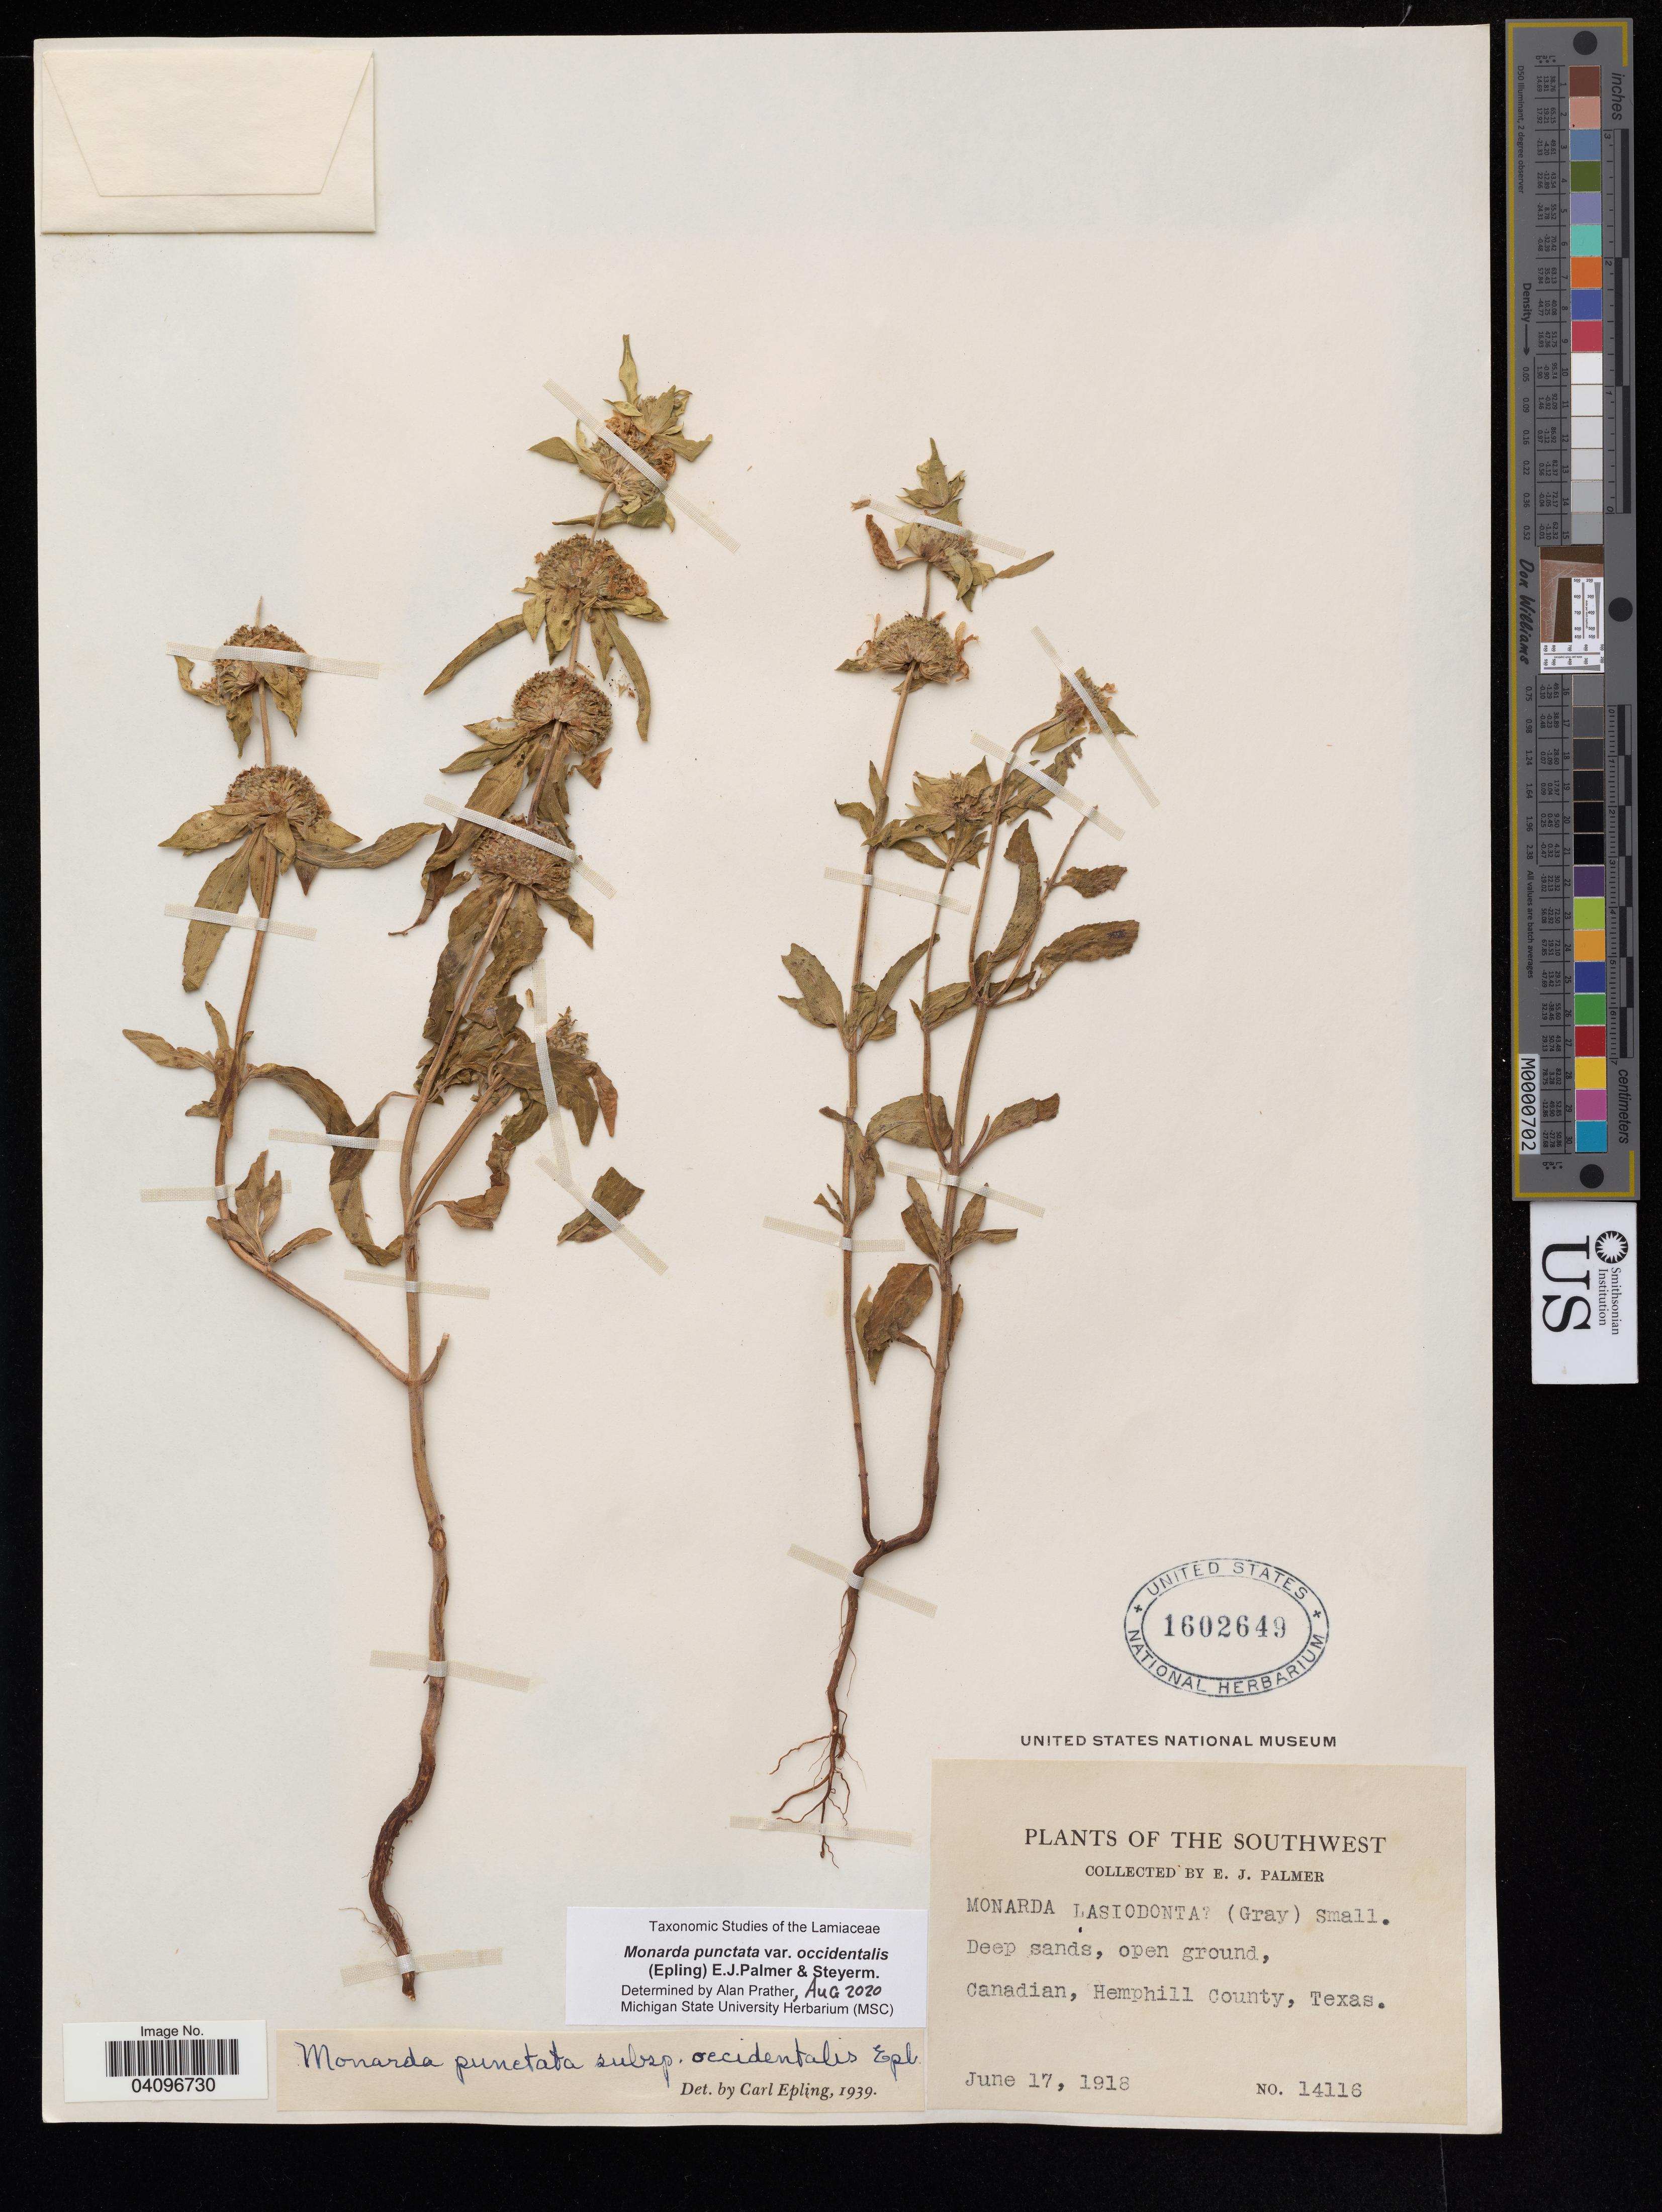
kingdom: Plantae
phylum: Tracheophyta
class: Magnoliopsida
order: Lamiales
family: Lamiaceae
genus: Monarda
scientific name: Monarda punctata var. occidentalis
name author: (Epling) E.J. Palmer & Steyerm.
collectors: J. Palmer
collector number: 14116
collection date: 1918-06-17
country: United States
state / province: Texas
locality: The Southwest, Canadian, Hemphill County, Texas.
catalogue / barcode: US 1602649